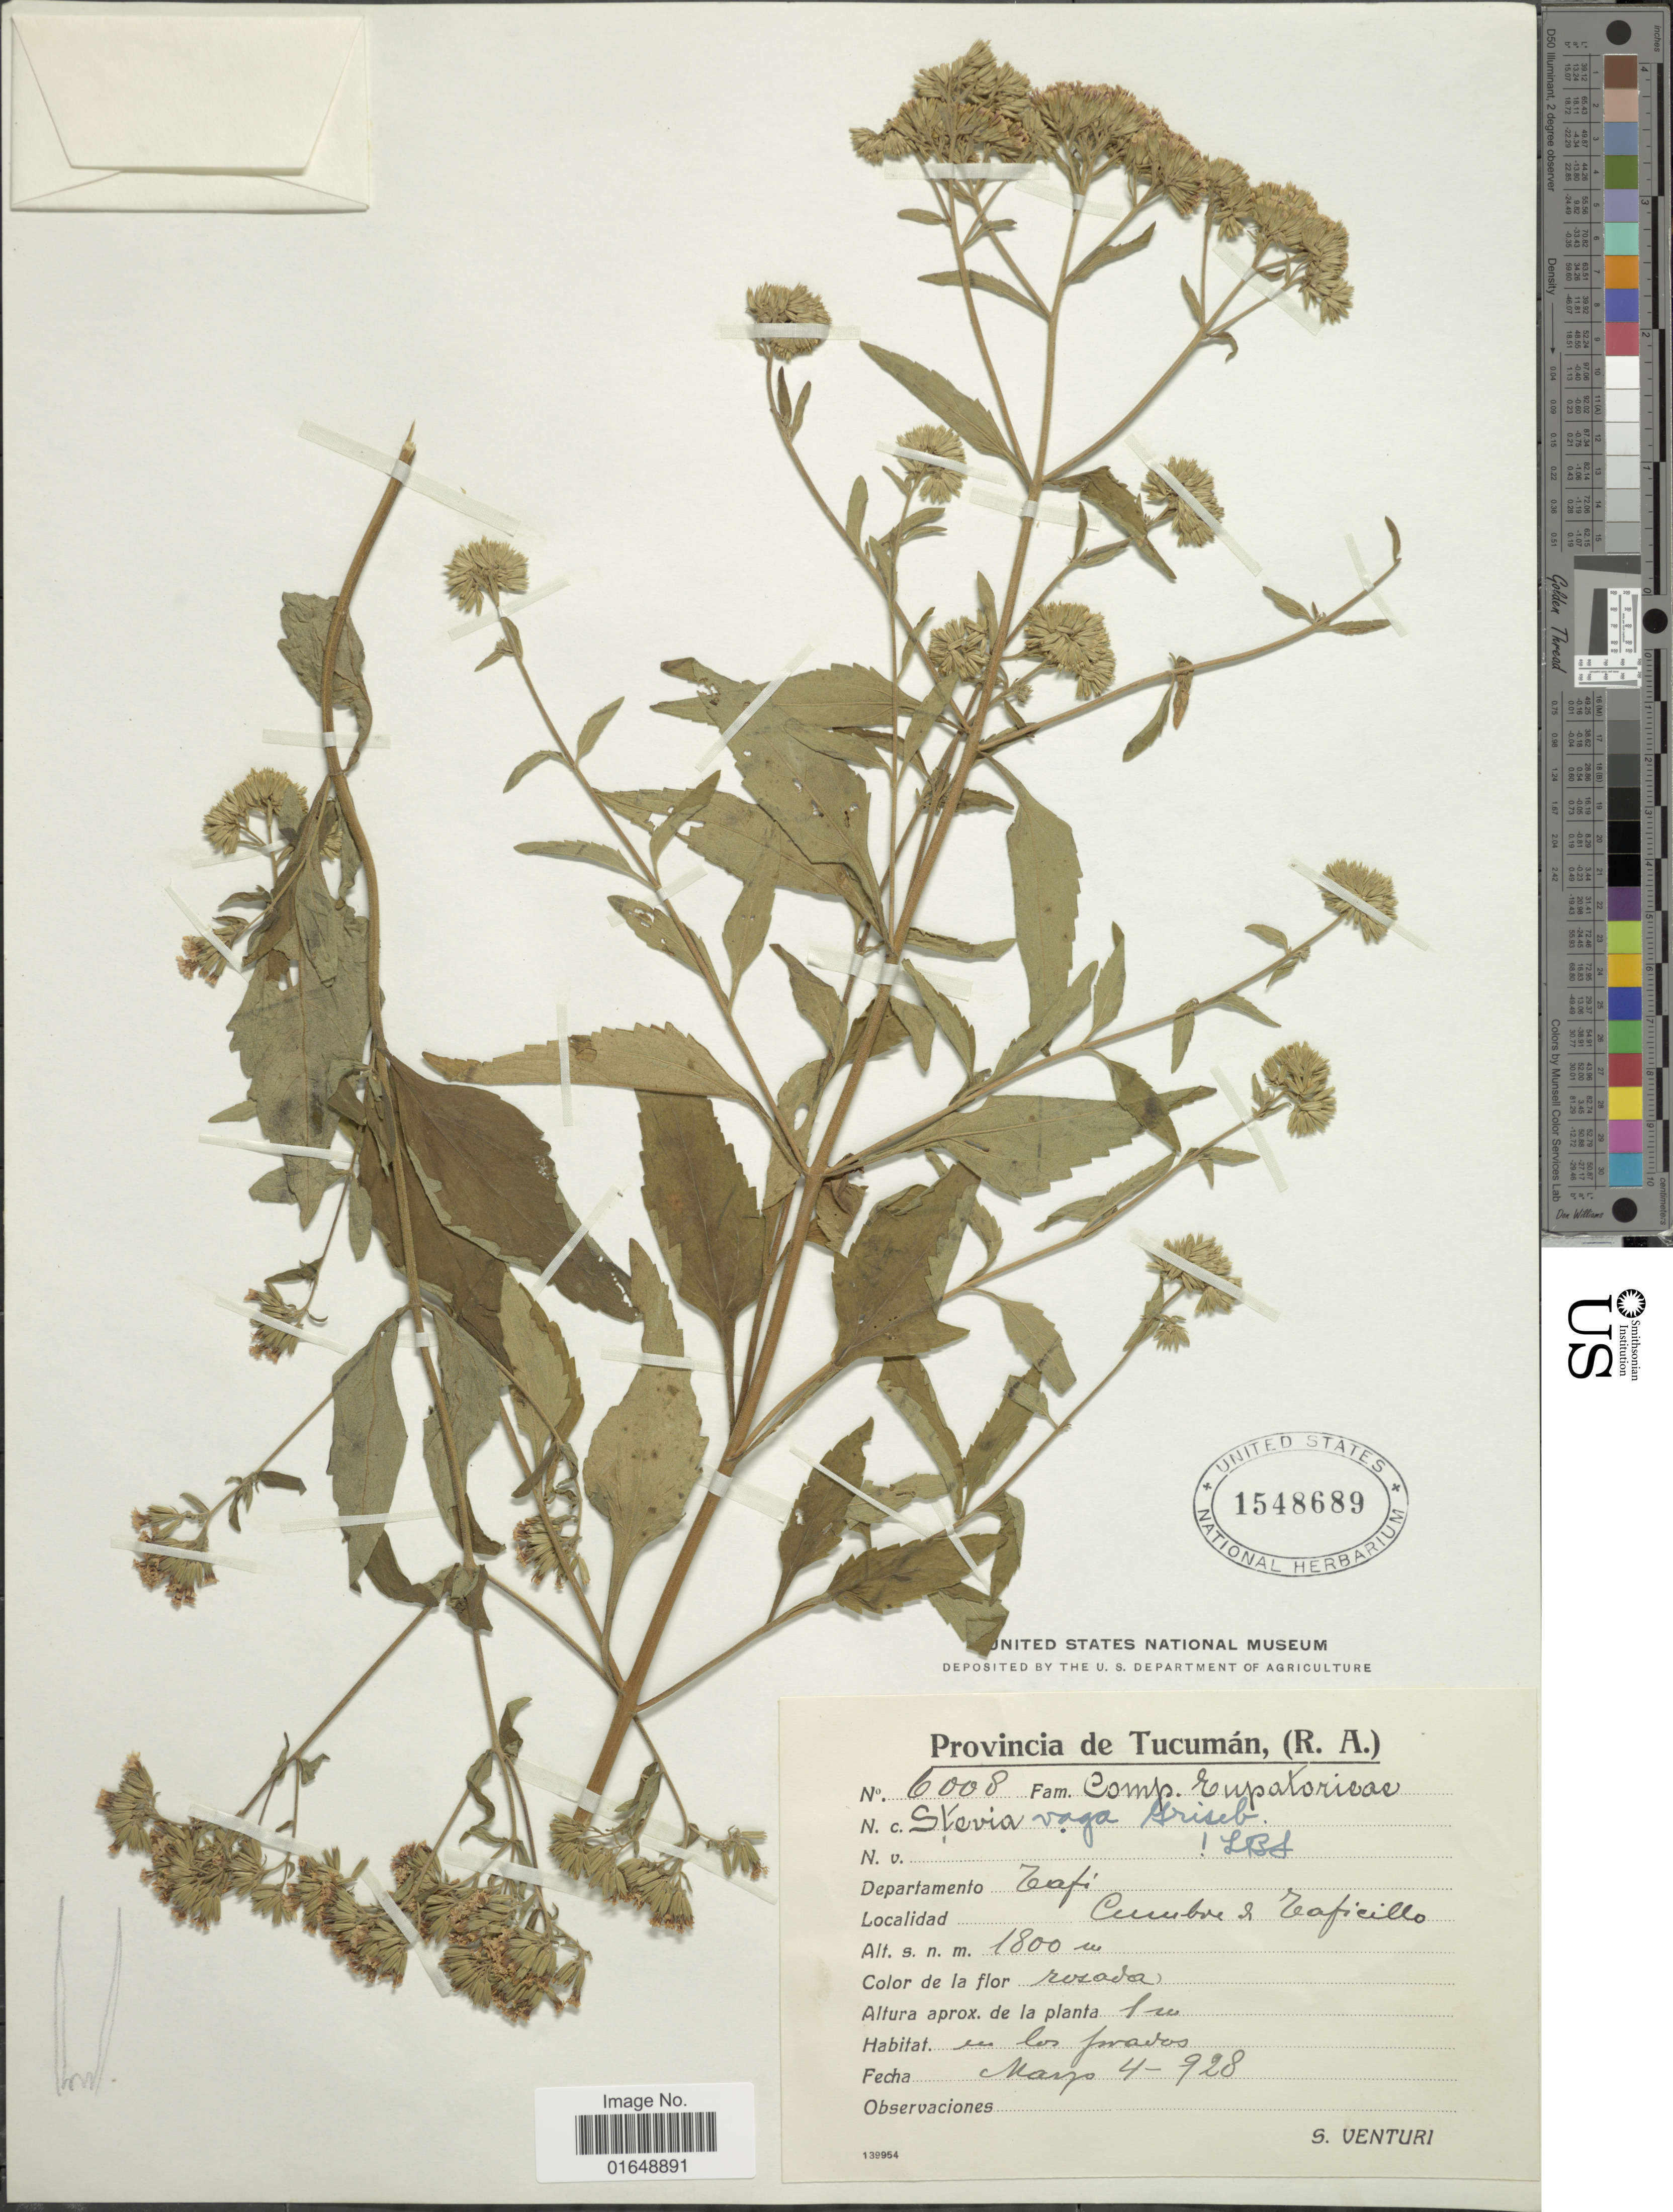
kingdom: Plantae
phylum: Tracheophyta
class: Magnoliopsida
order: Asterales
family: Asteraceae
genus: Stevia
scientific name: Stevia vaga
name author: Griseb.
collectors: S. Venturi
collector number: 6008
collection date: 1928-03-04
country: Argentina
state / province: Tucuman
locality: Provincia de Tucumán, (R.A.). Departamento Tafi. Cumbre de Taficillo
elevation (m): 1800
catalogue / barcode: US 1548689